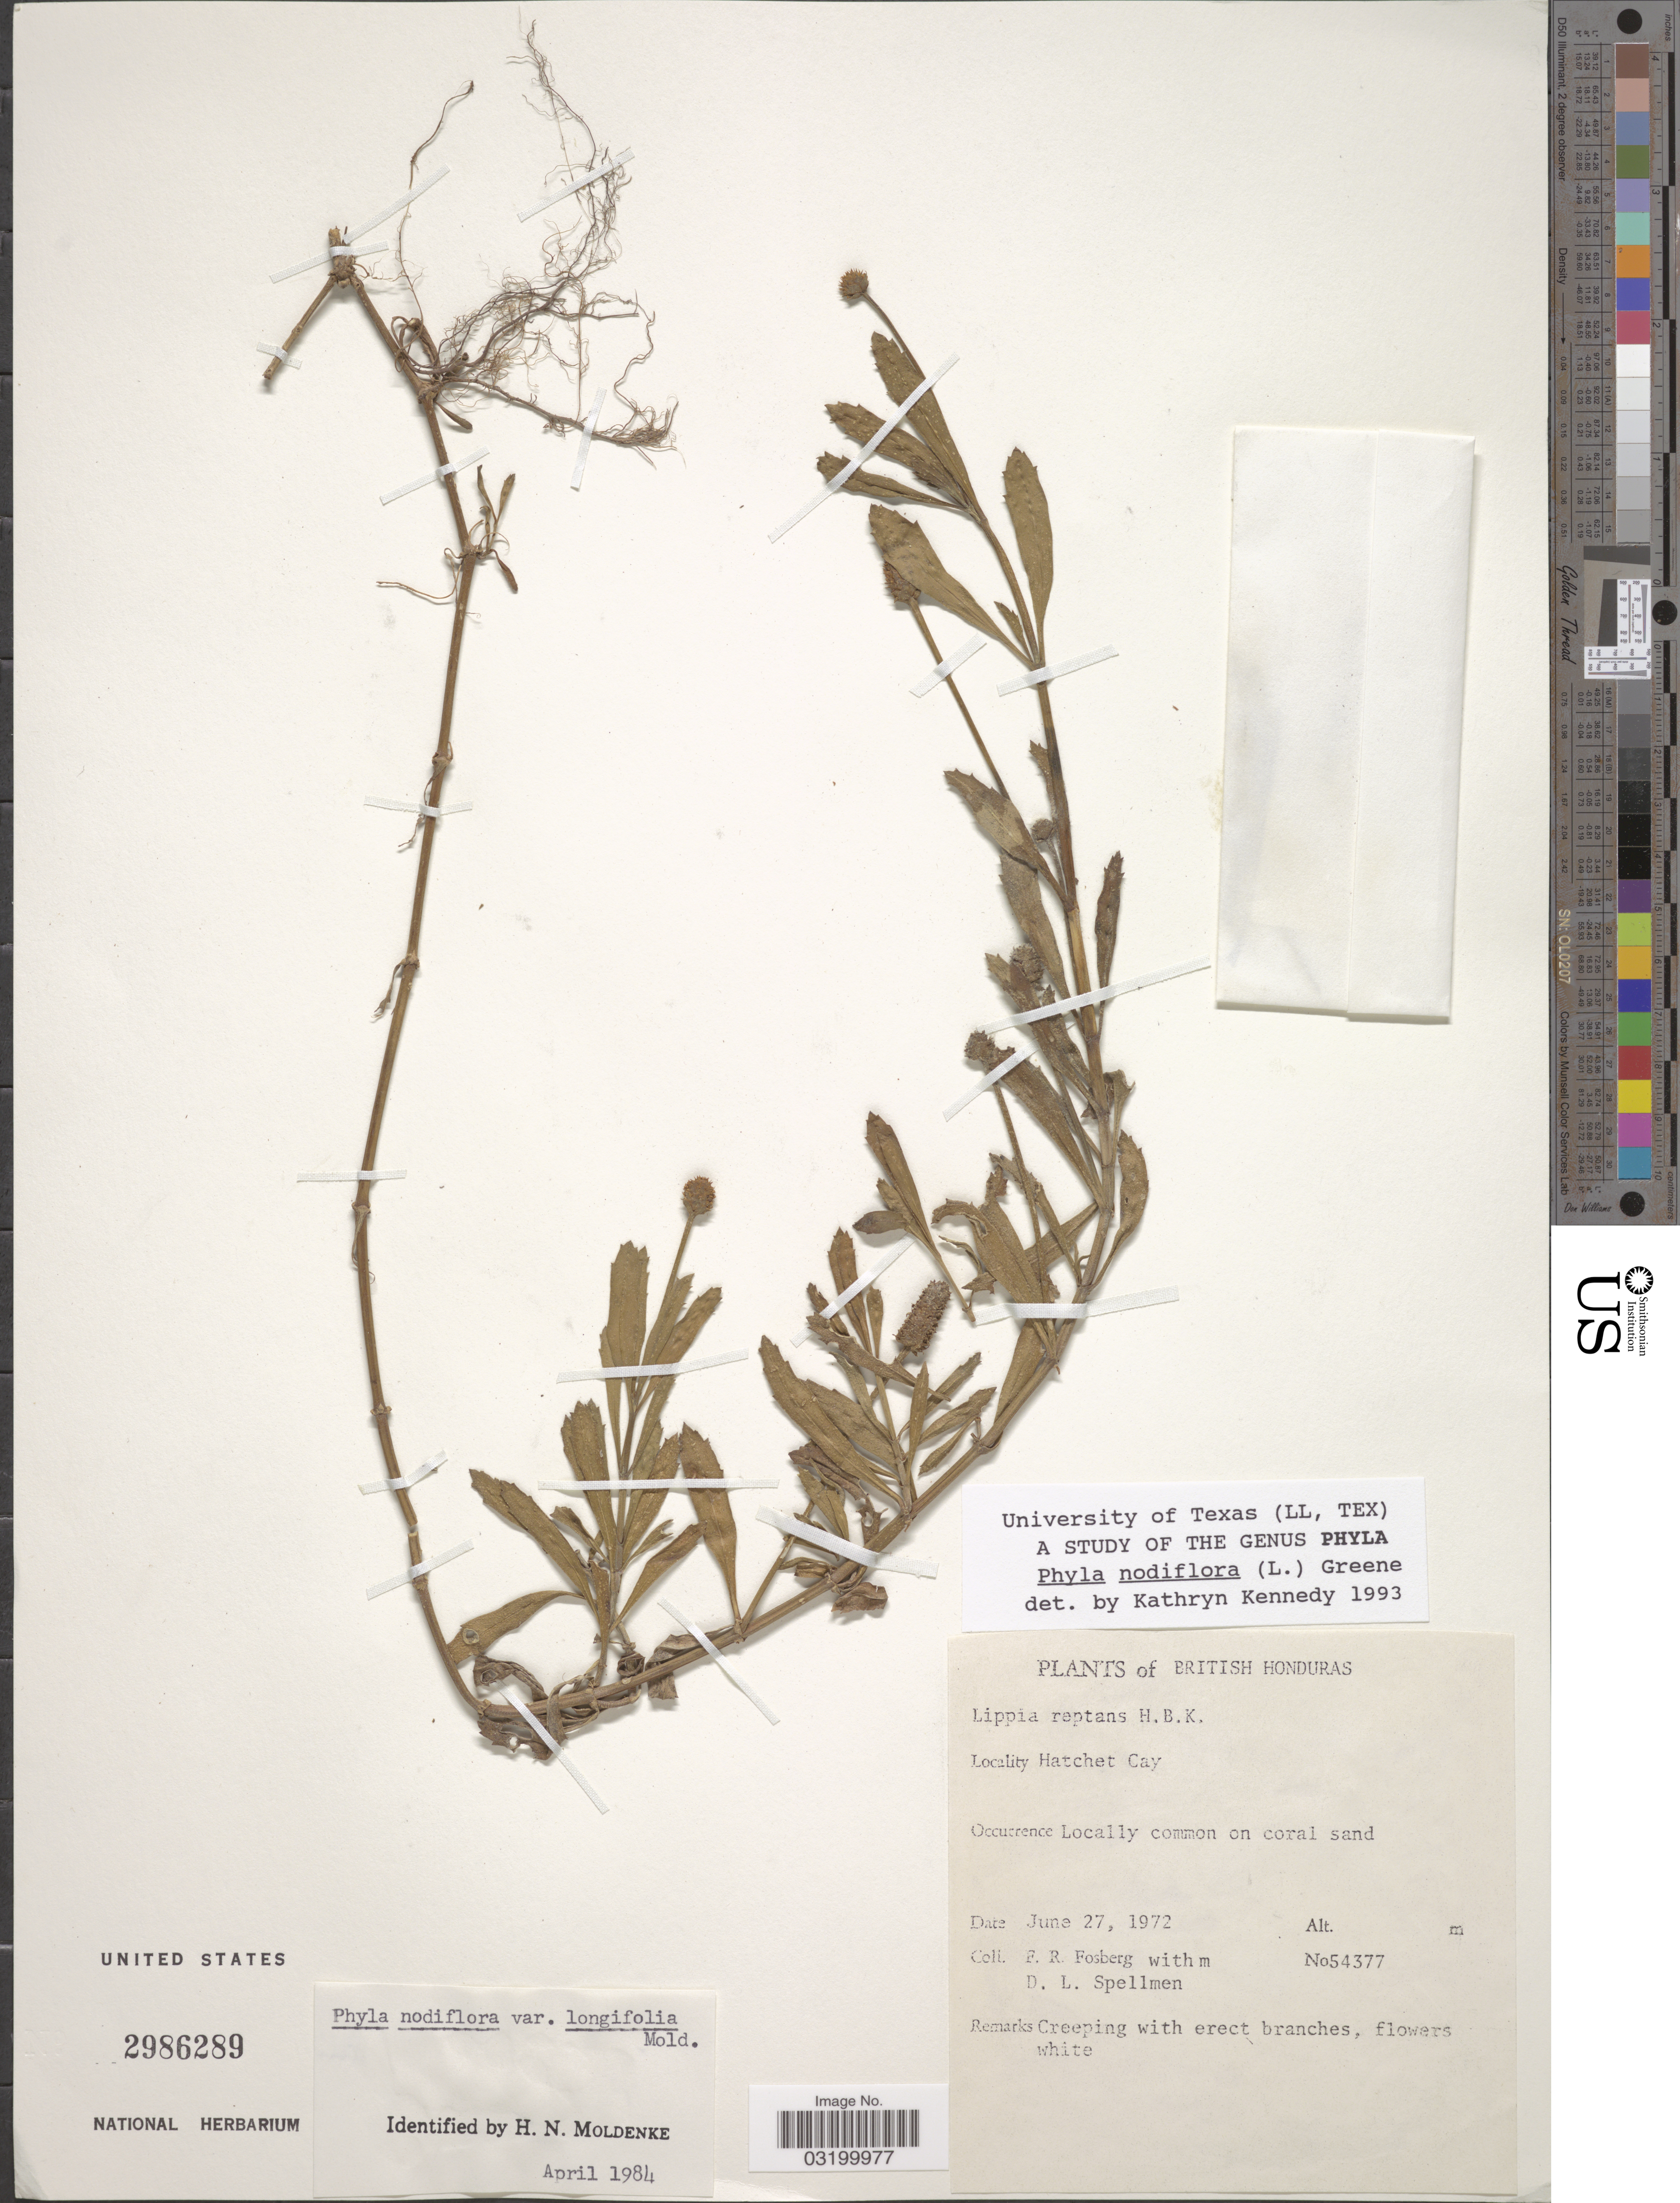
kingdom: Plantae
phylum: Tracheophyta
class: Magnoliopsida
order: Lamiales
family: Verbenaceae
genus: Phyla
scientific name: Phyla nodiflora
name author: (L.) Greene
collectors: F. R. Fosberg & D. L. Spellman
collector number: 54377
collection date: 1972-06-27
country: Belize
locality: British Honduras. Hatchet Cay.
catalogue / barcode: US 2986289